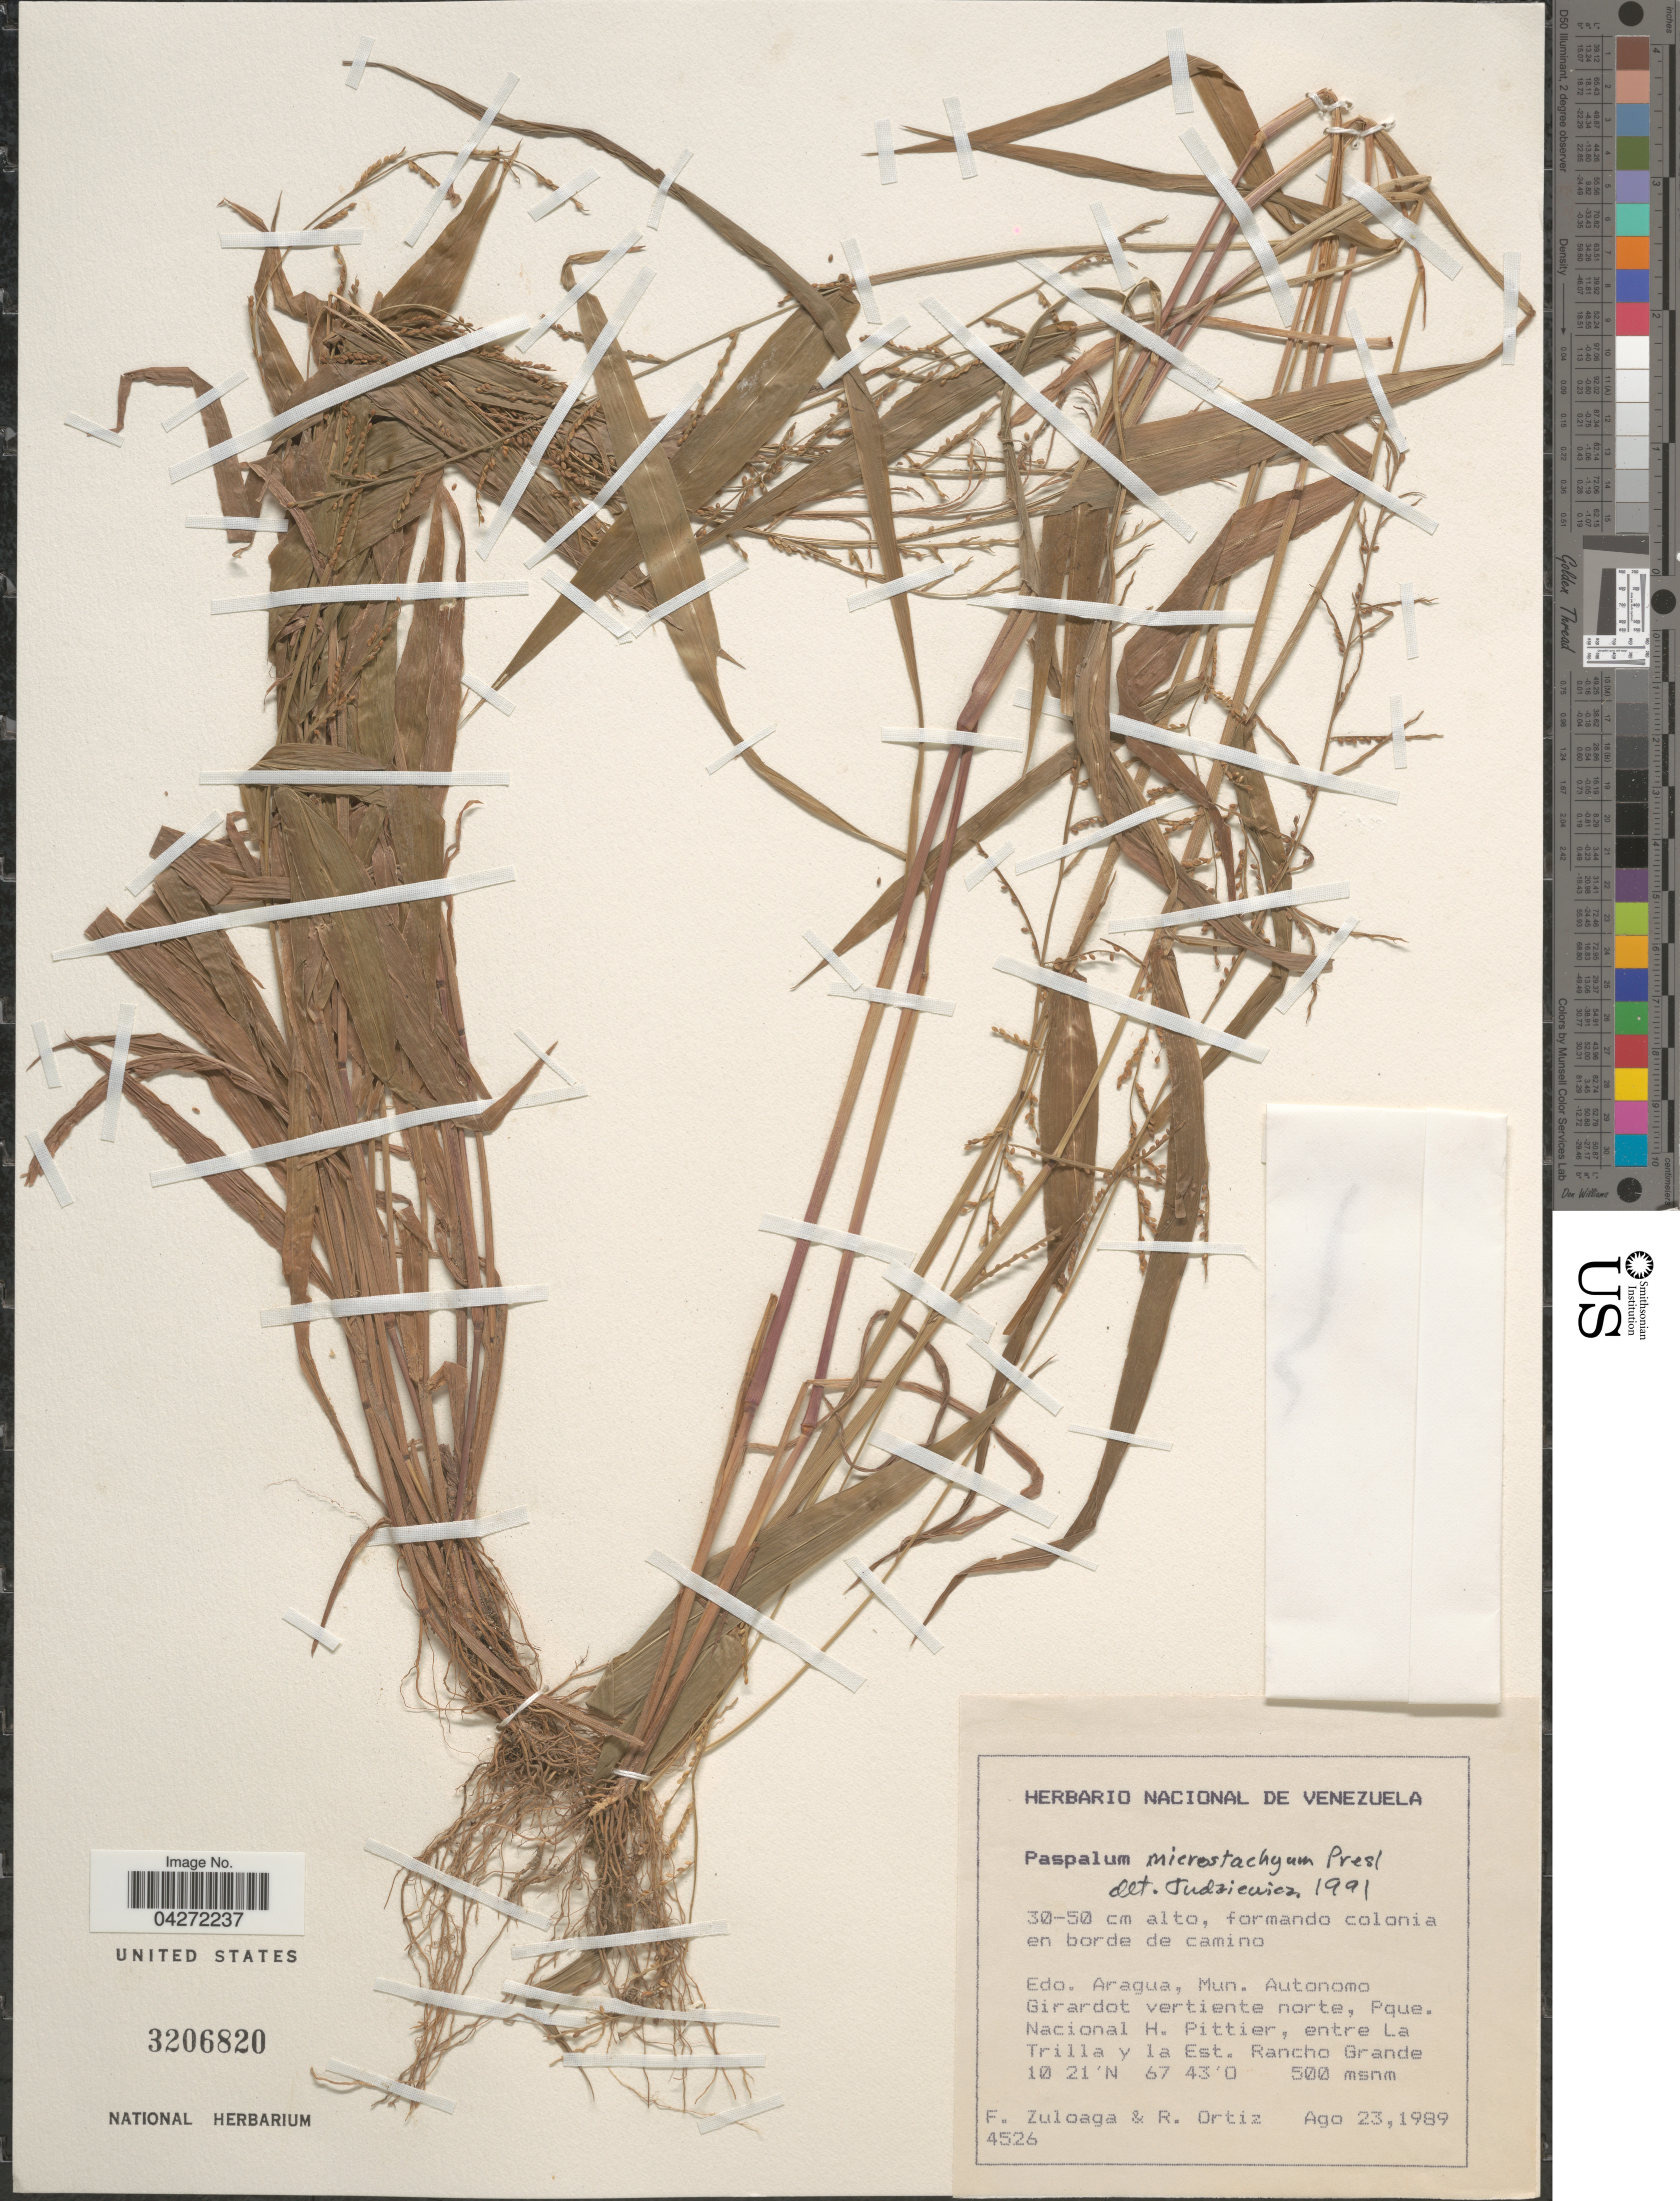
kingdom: Plantae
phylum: Tracheophyta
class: Liliopsida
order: Poales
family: Poaceae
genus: Paspalum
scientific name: Paspalum microstachyum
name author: J. Presl in C. Presl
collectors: F. Zuloaga & R. Ortiz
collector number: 4526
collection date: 1989-08-23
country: Venezuela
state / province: Aragua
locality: Mun. Autonomo Girardot vertiente norte, Pque. Nacional H. Pittier, entre La Trilla y la Est. Rancho Grande.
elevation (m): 500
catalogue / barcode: US 3206820